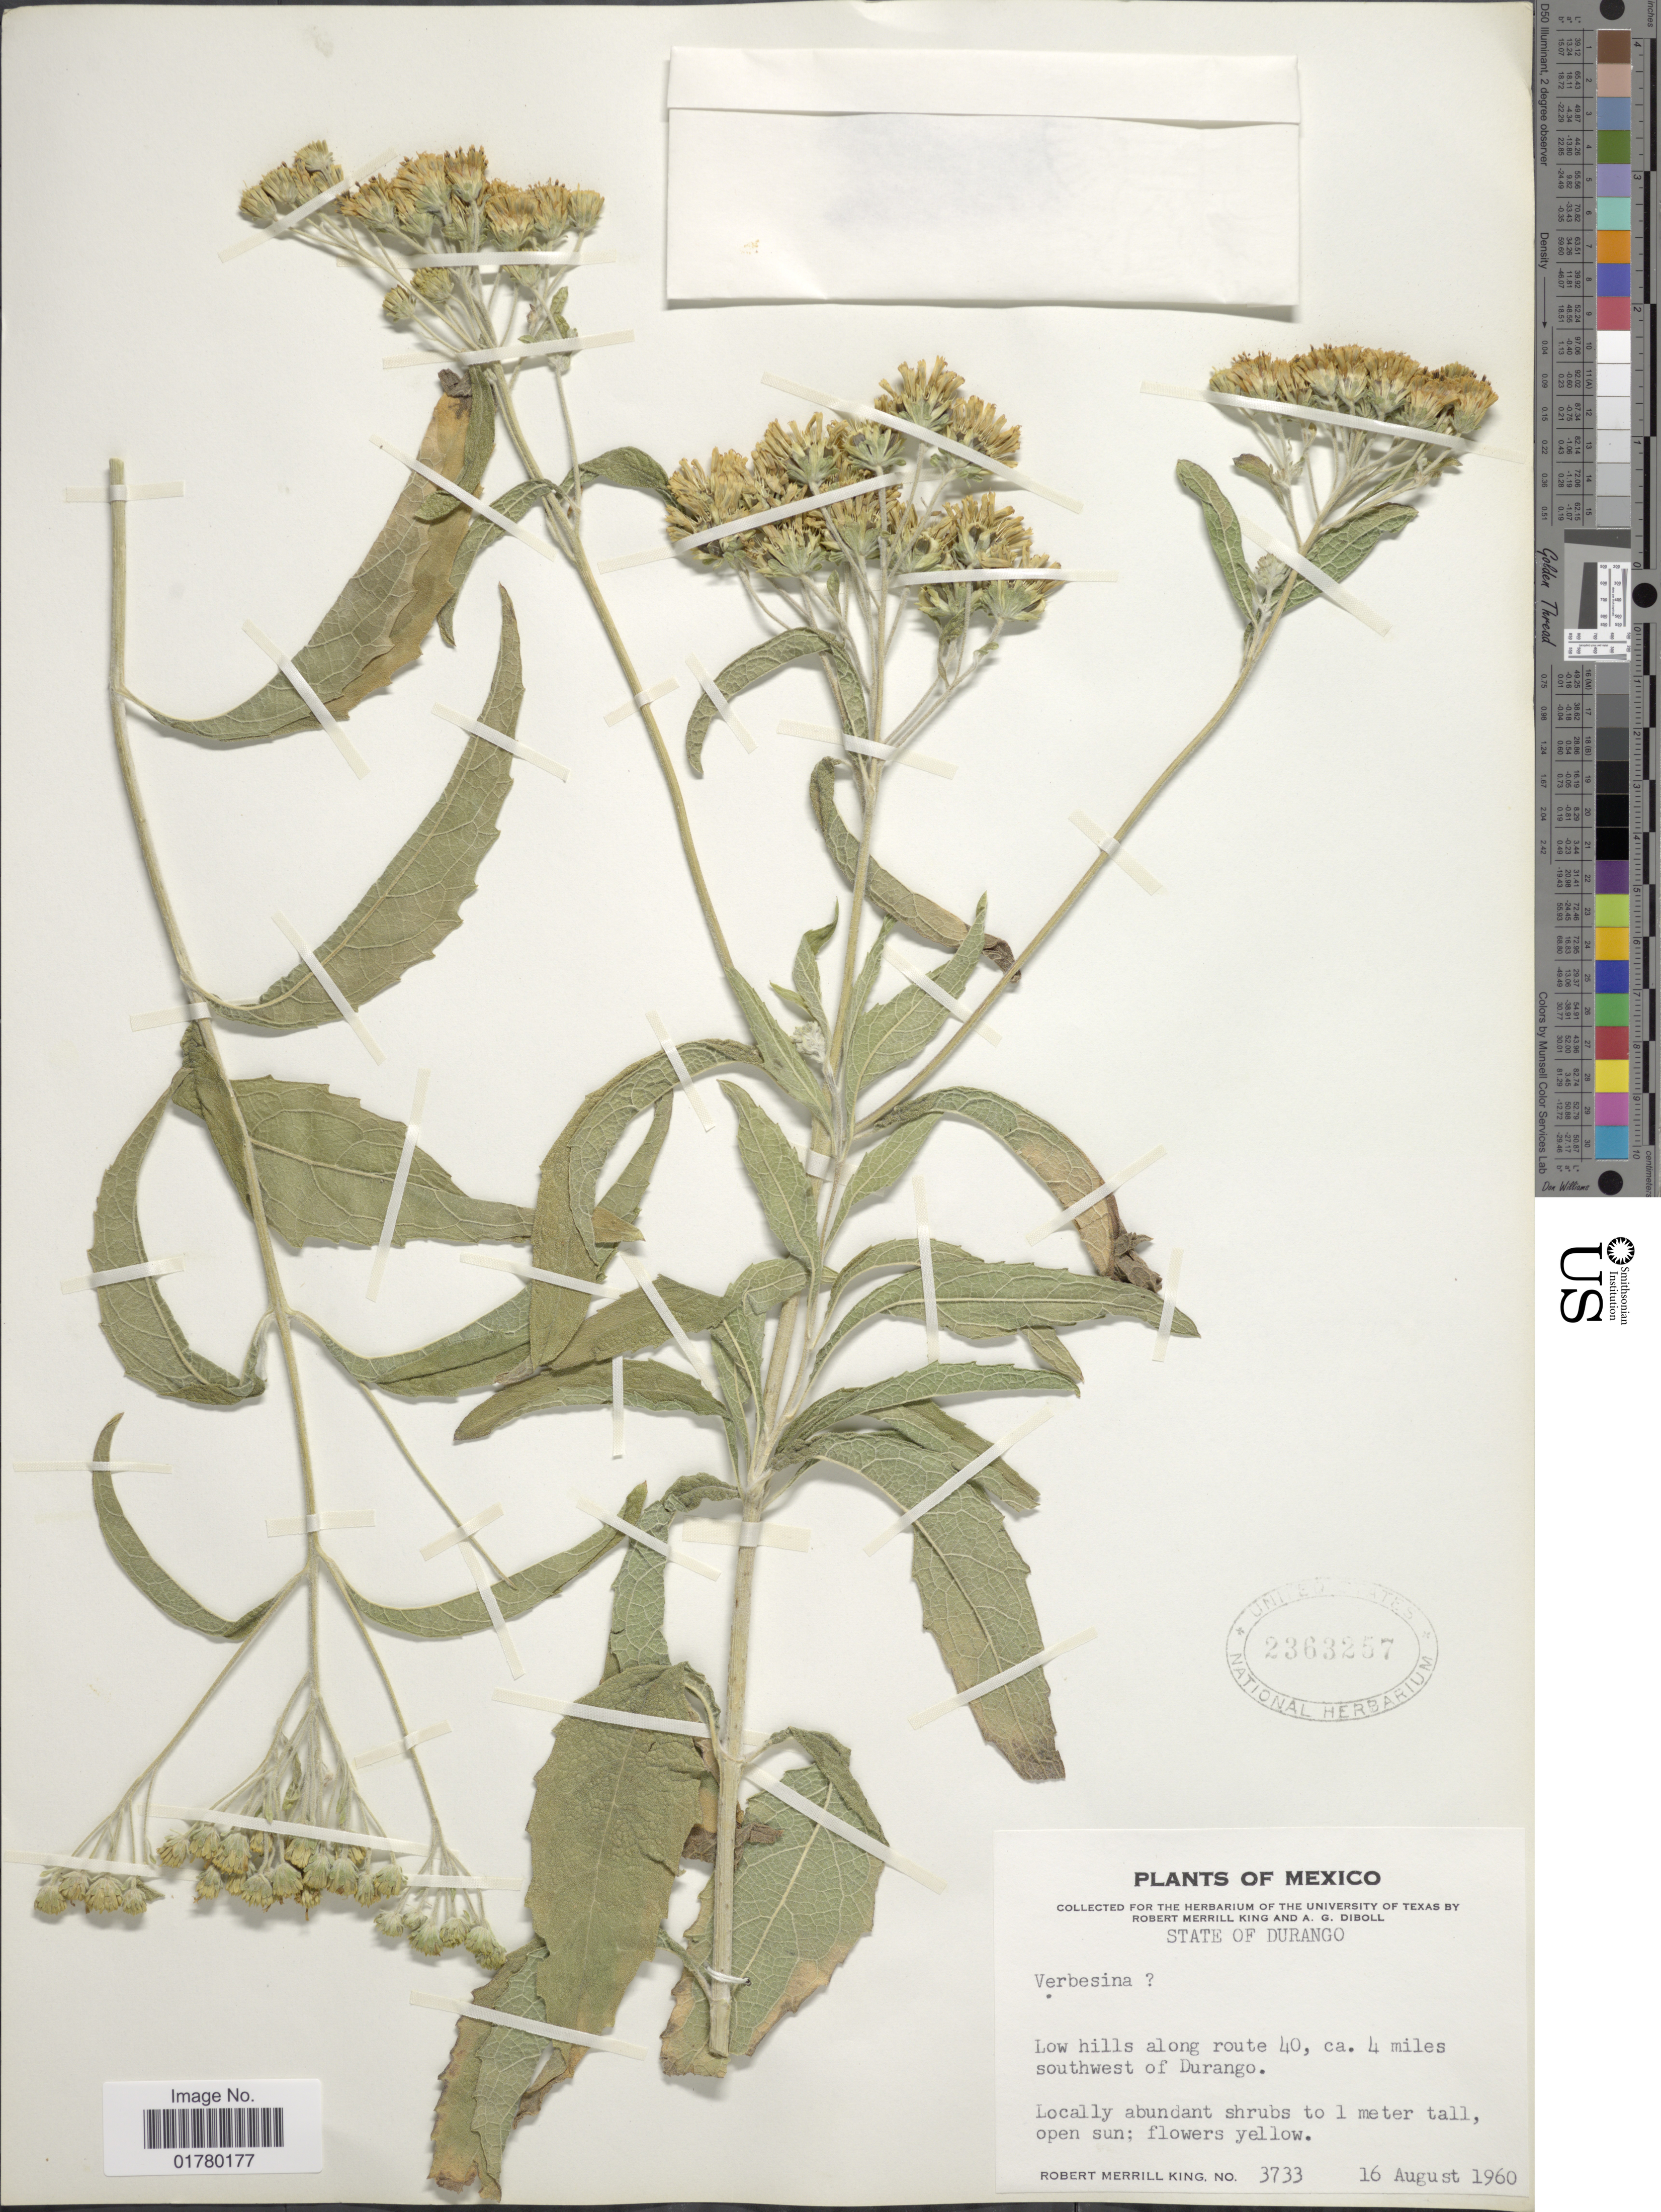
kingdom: Plantae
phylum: Tracheophyta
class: Magnoliopsida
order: Asterales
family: Asteraceae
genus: Verbesina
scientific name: Verbesina serrata var. pringlei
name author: (B.L. Rob.) B.L. Rob. & Greenm.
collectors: R. M. King & A. Diboll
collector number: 3733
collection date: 1960-08-16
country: Mexico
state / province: Durango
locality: Low hills along route 40, ca. 4 miles southwest of Durango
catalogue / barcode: US 2363257